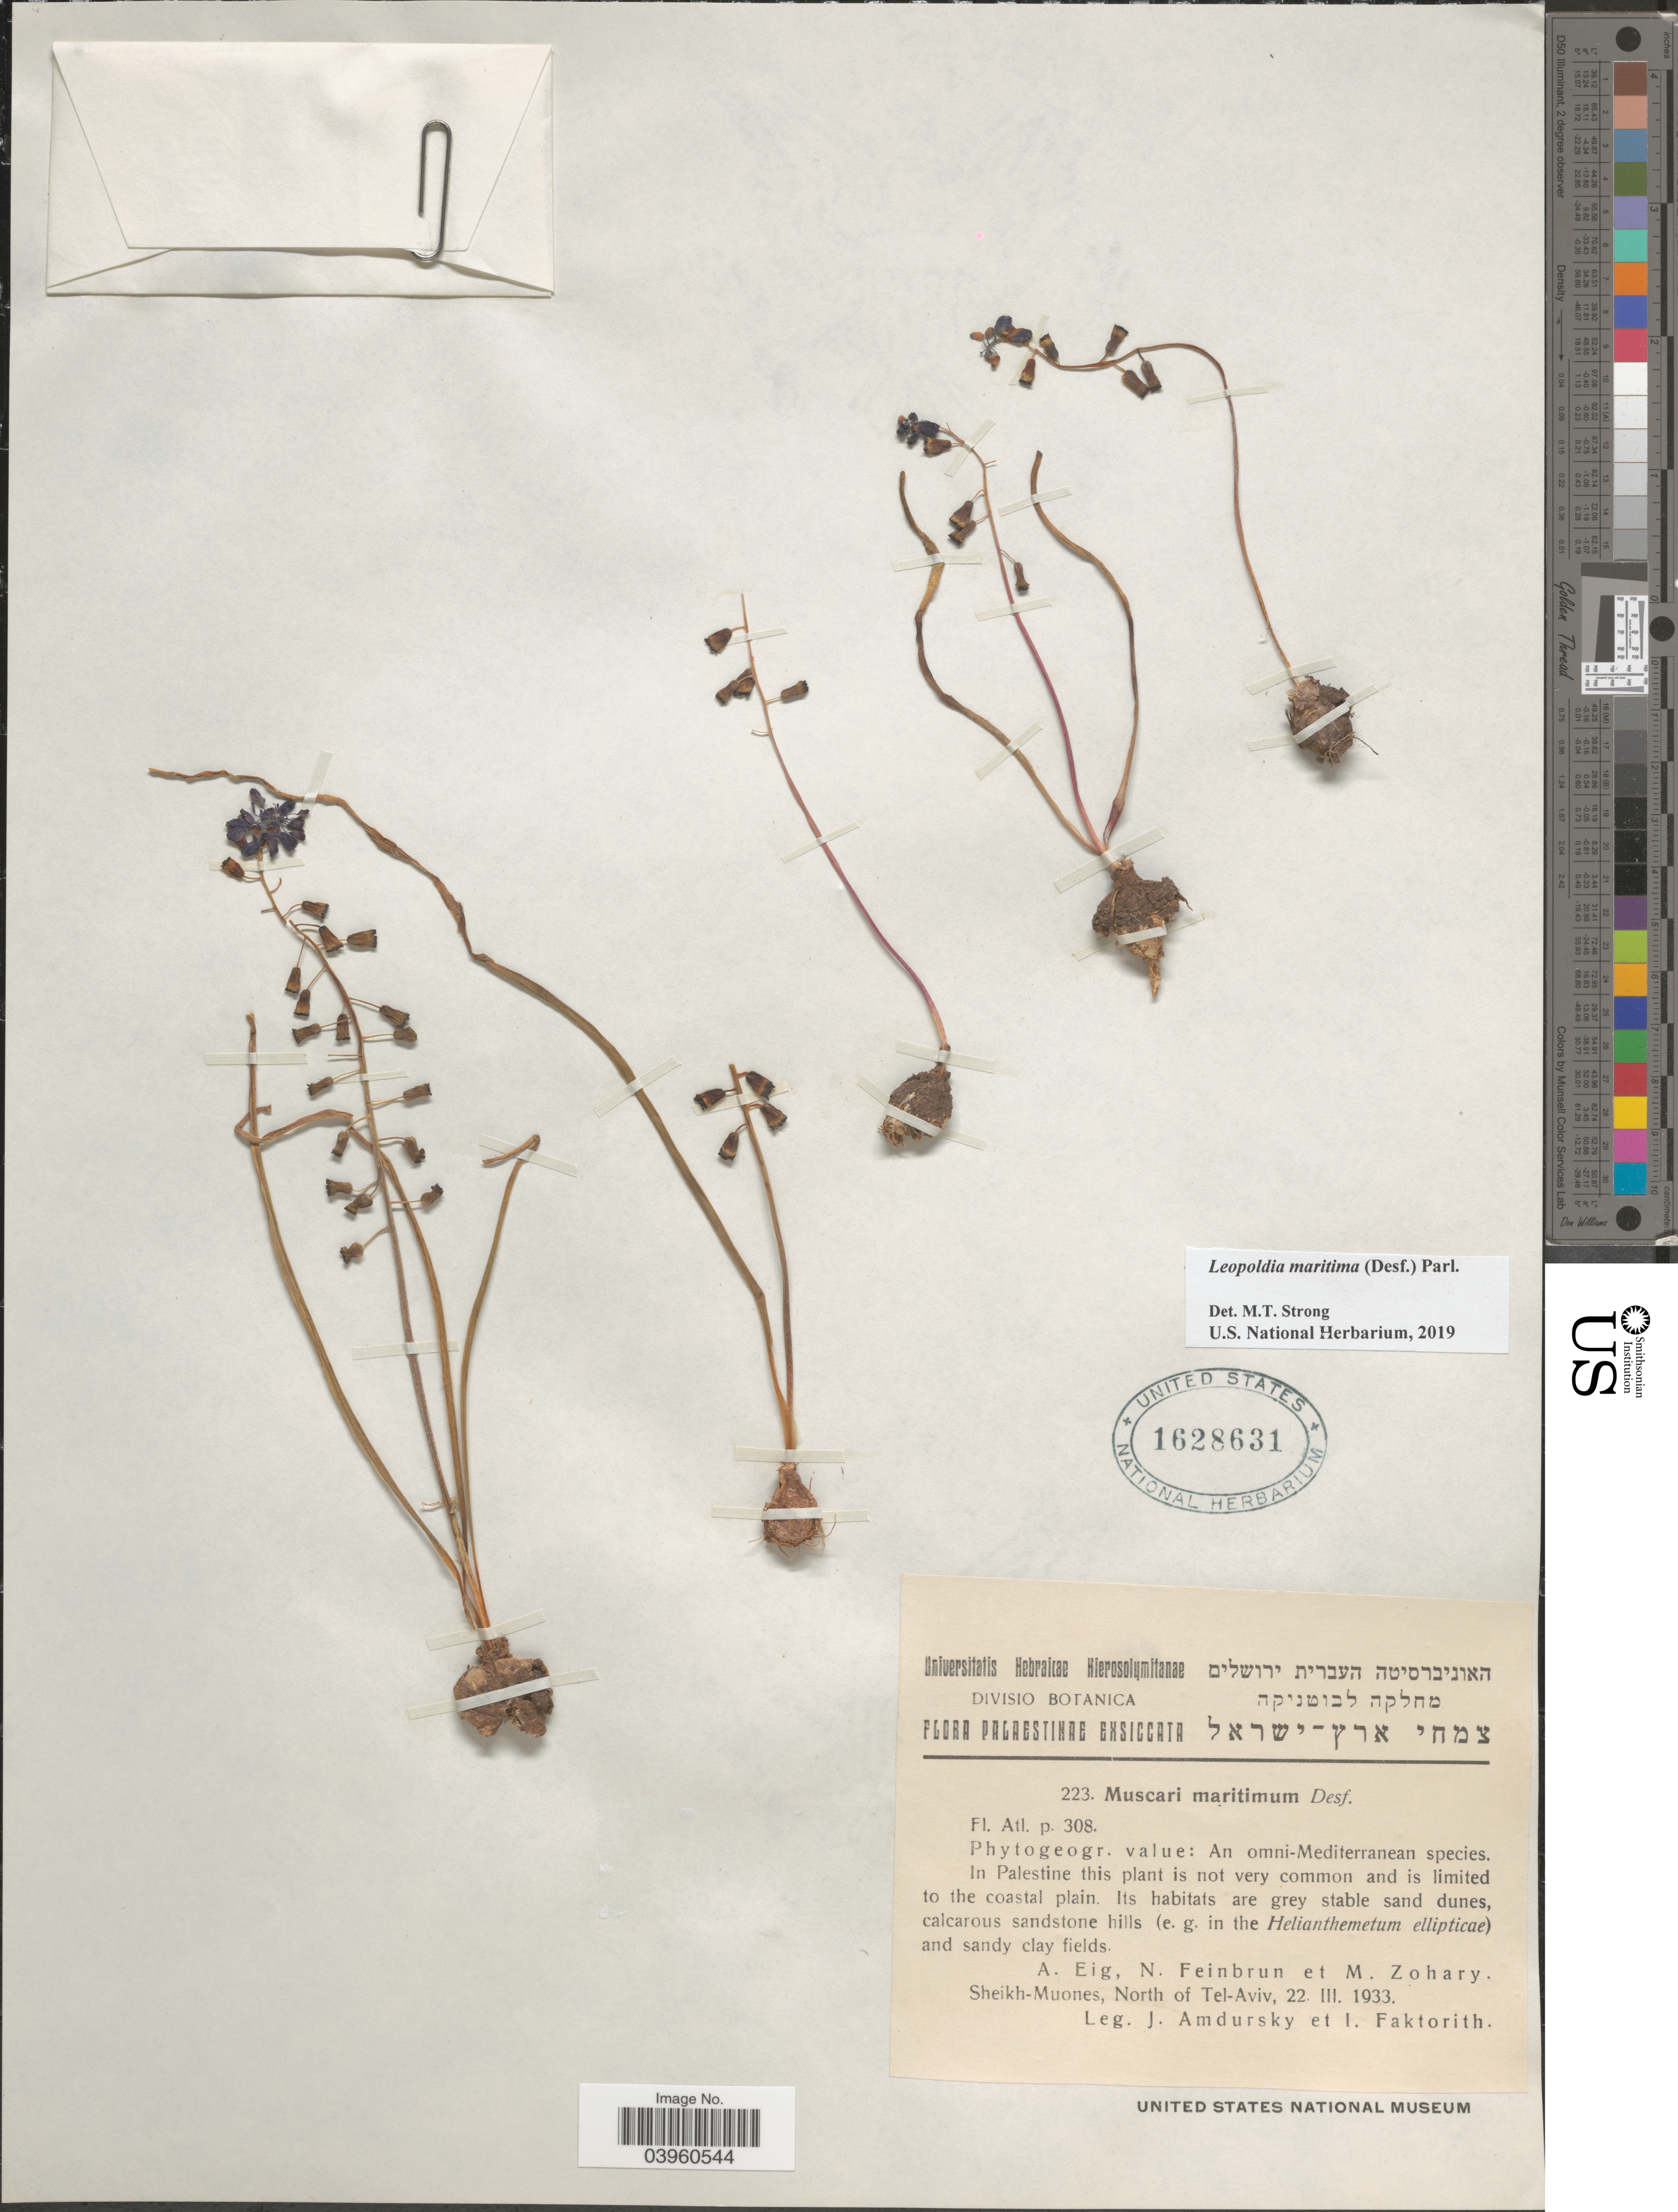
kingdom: Plantae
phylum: Tracheophyta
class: Liliopsida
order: Asparagales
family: Asparagaceae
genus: Leopoldia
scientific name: Leopoldia maritima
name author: (Desf.) Parl.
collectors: I. Amdursky & I. Faktorith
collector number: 223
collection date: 1933-03-22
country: Israel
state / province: Tel Aviv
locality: Palaestinae Sheikh-Muones, North of Tel-Aviv.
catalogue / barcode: US 1628631